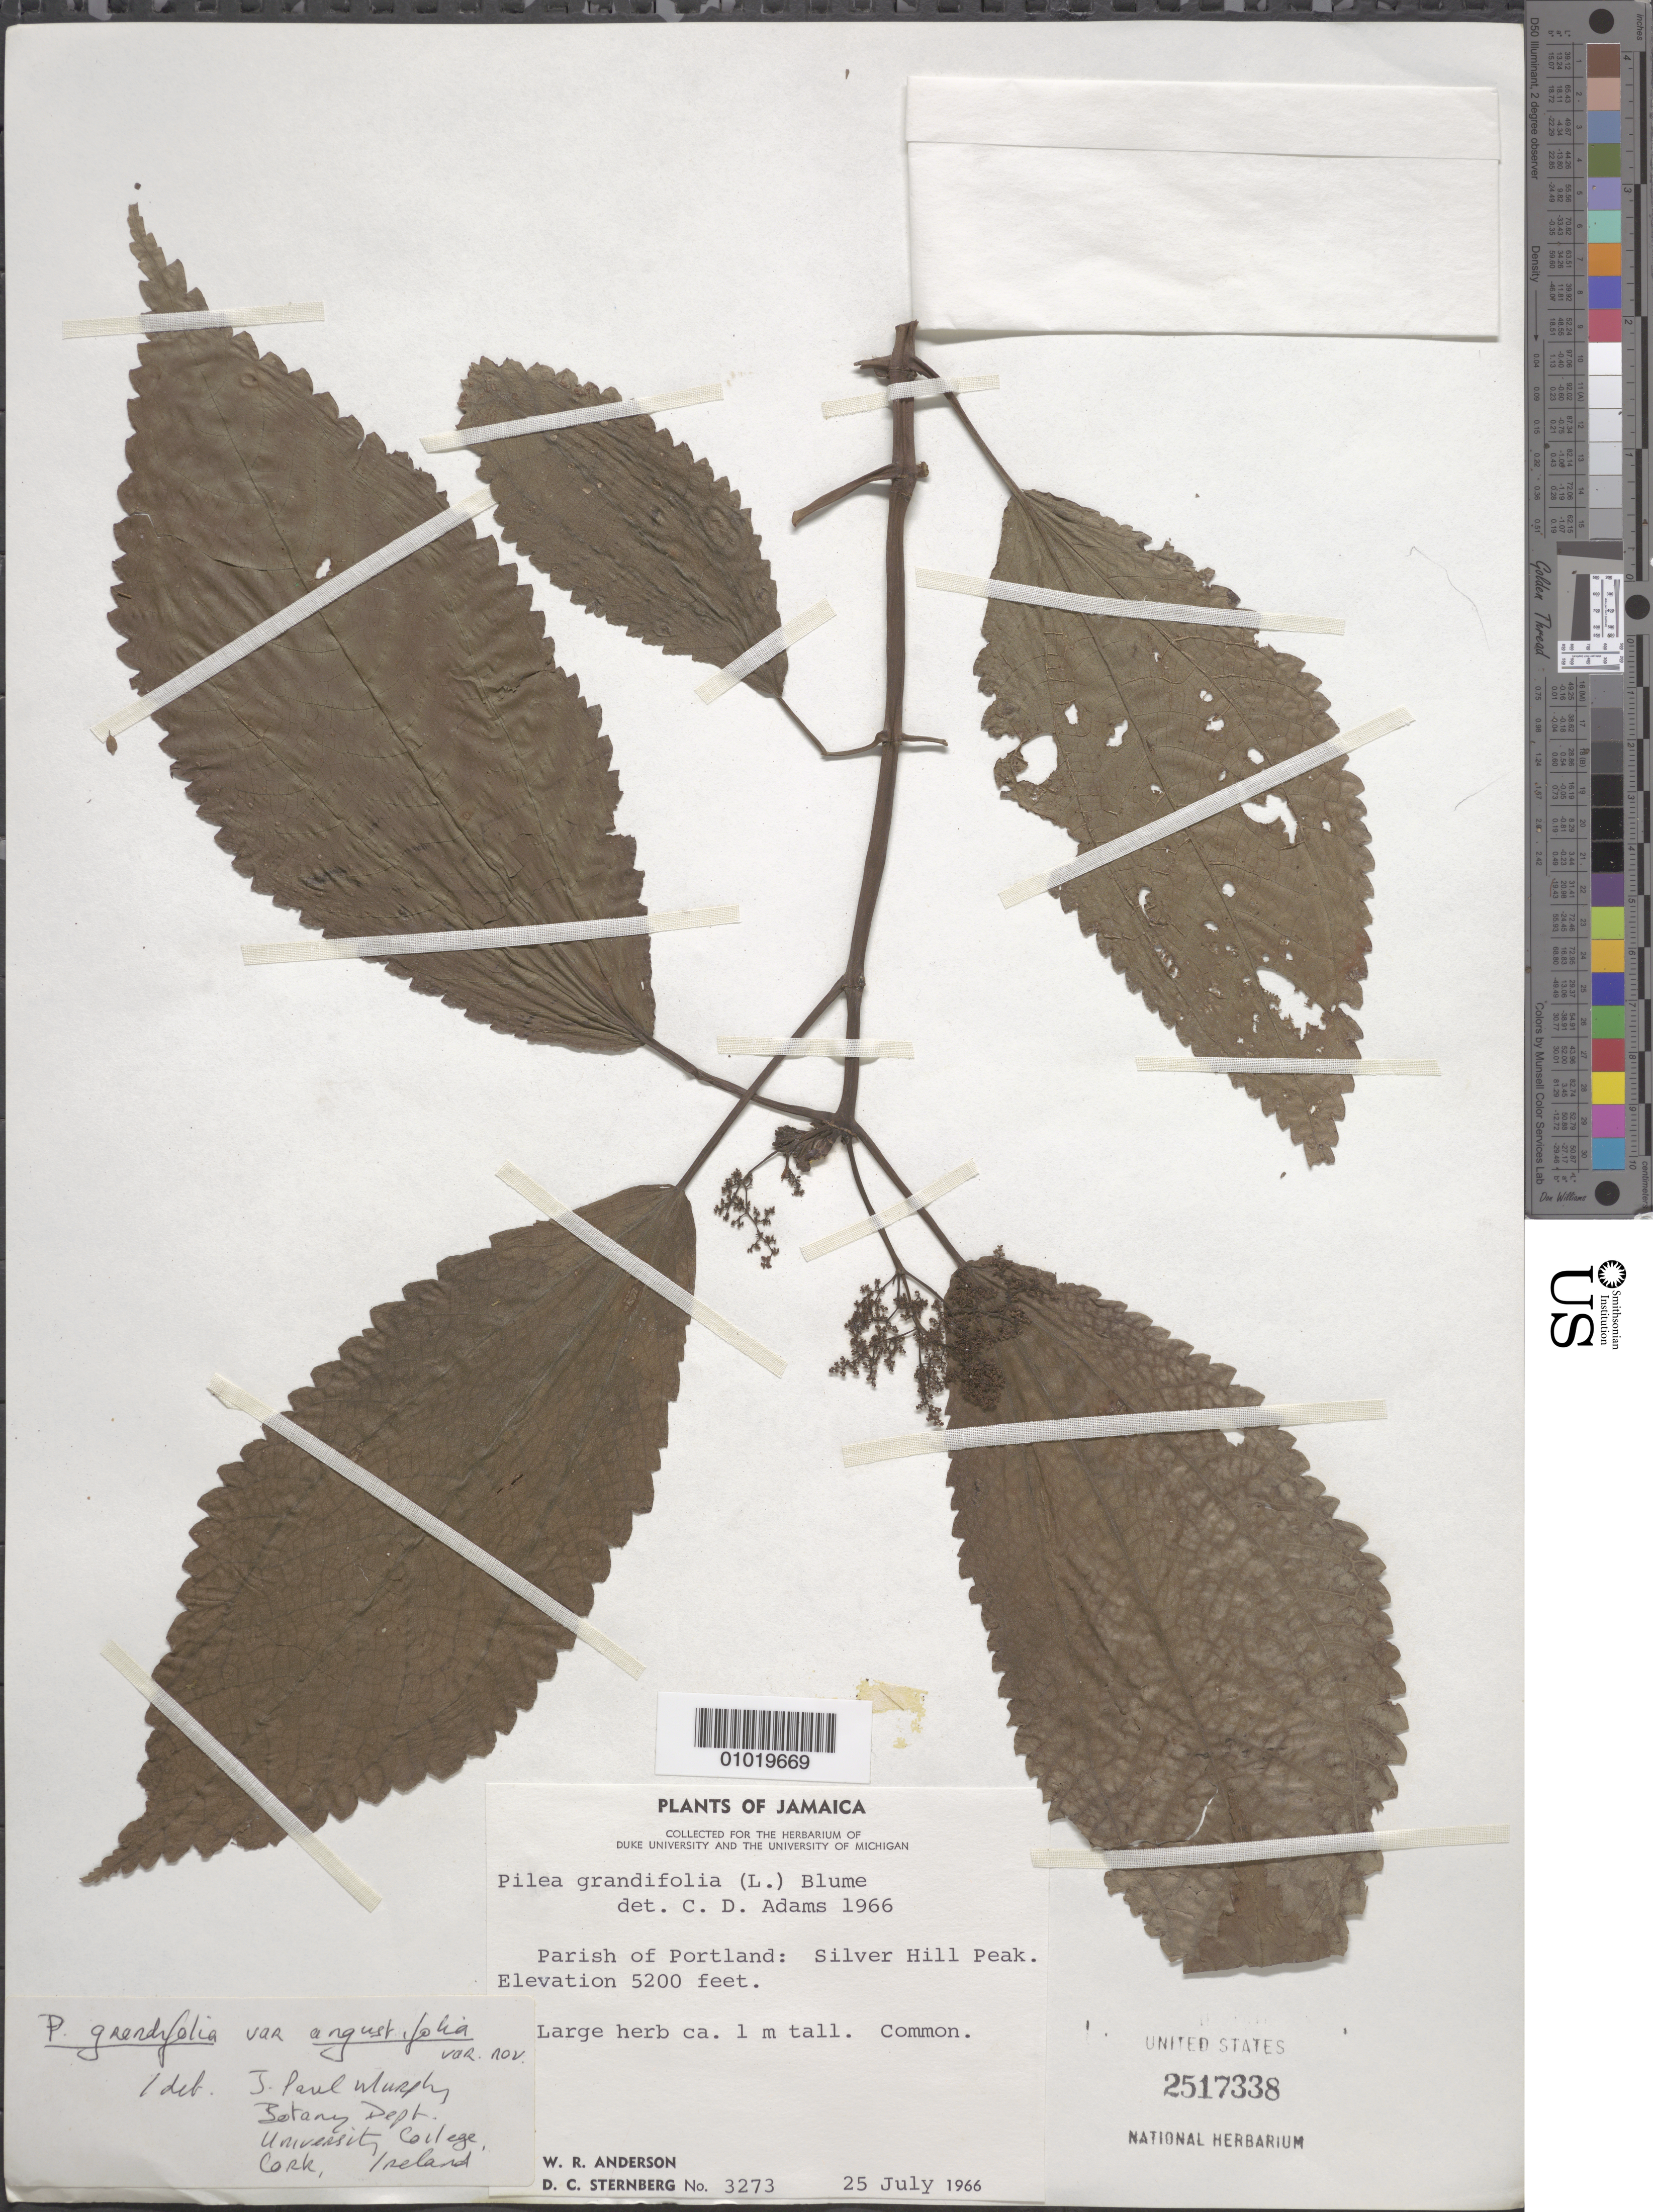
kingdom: Plantae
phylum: Tracheophyta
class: Magnoliopsida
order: Rosales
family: Urticaceae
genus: Pilea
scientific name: Pilea grandifolia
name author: (L.) Blume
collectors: W. R. Anderson & D. Sternberg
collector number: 3273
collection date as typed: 25 Jul 1966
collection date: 1966-07-25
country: Jamaica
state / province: Portland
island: Jamaica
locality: Silver Hill Peak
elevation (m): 1585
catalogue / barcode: US 2517338